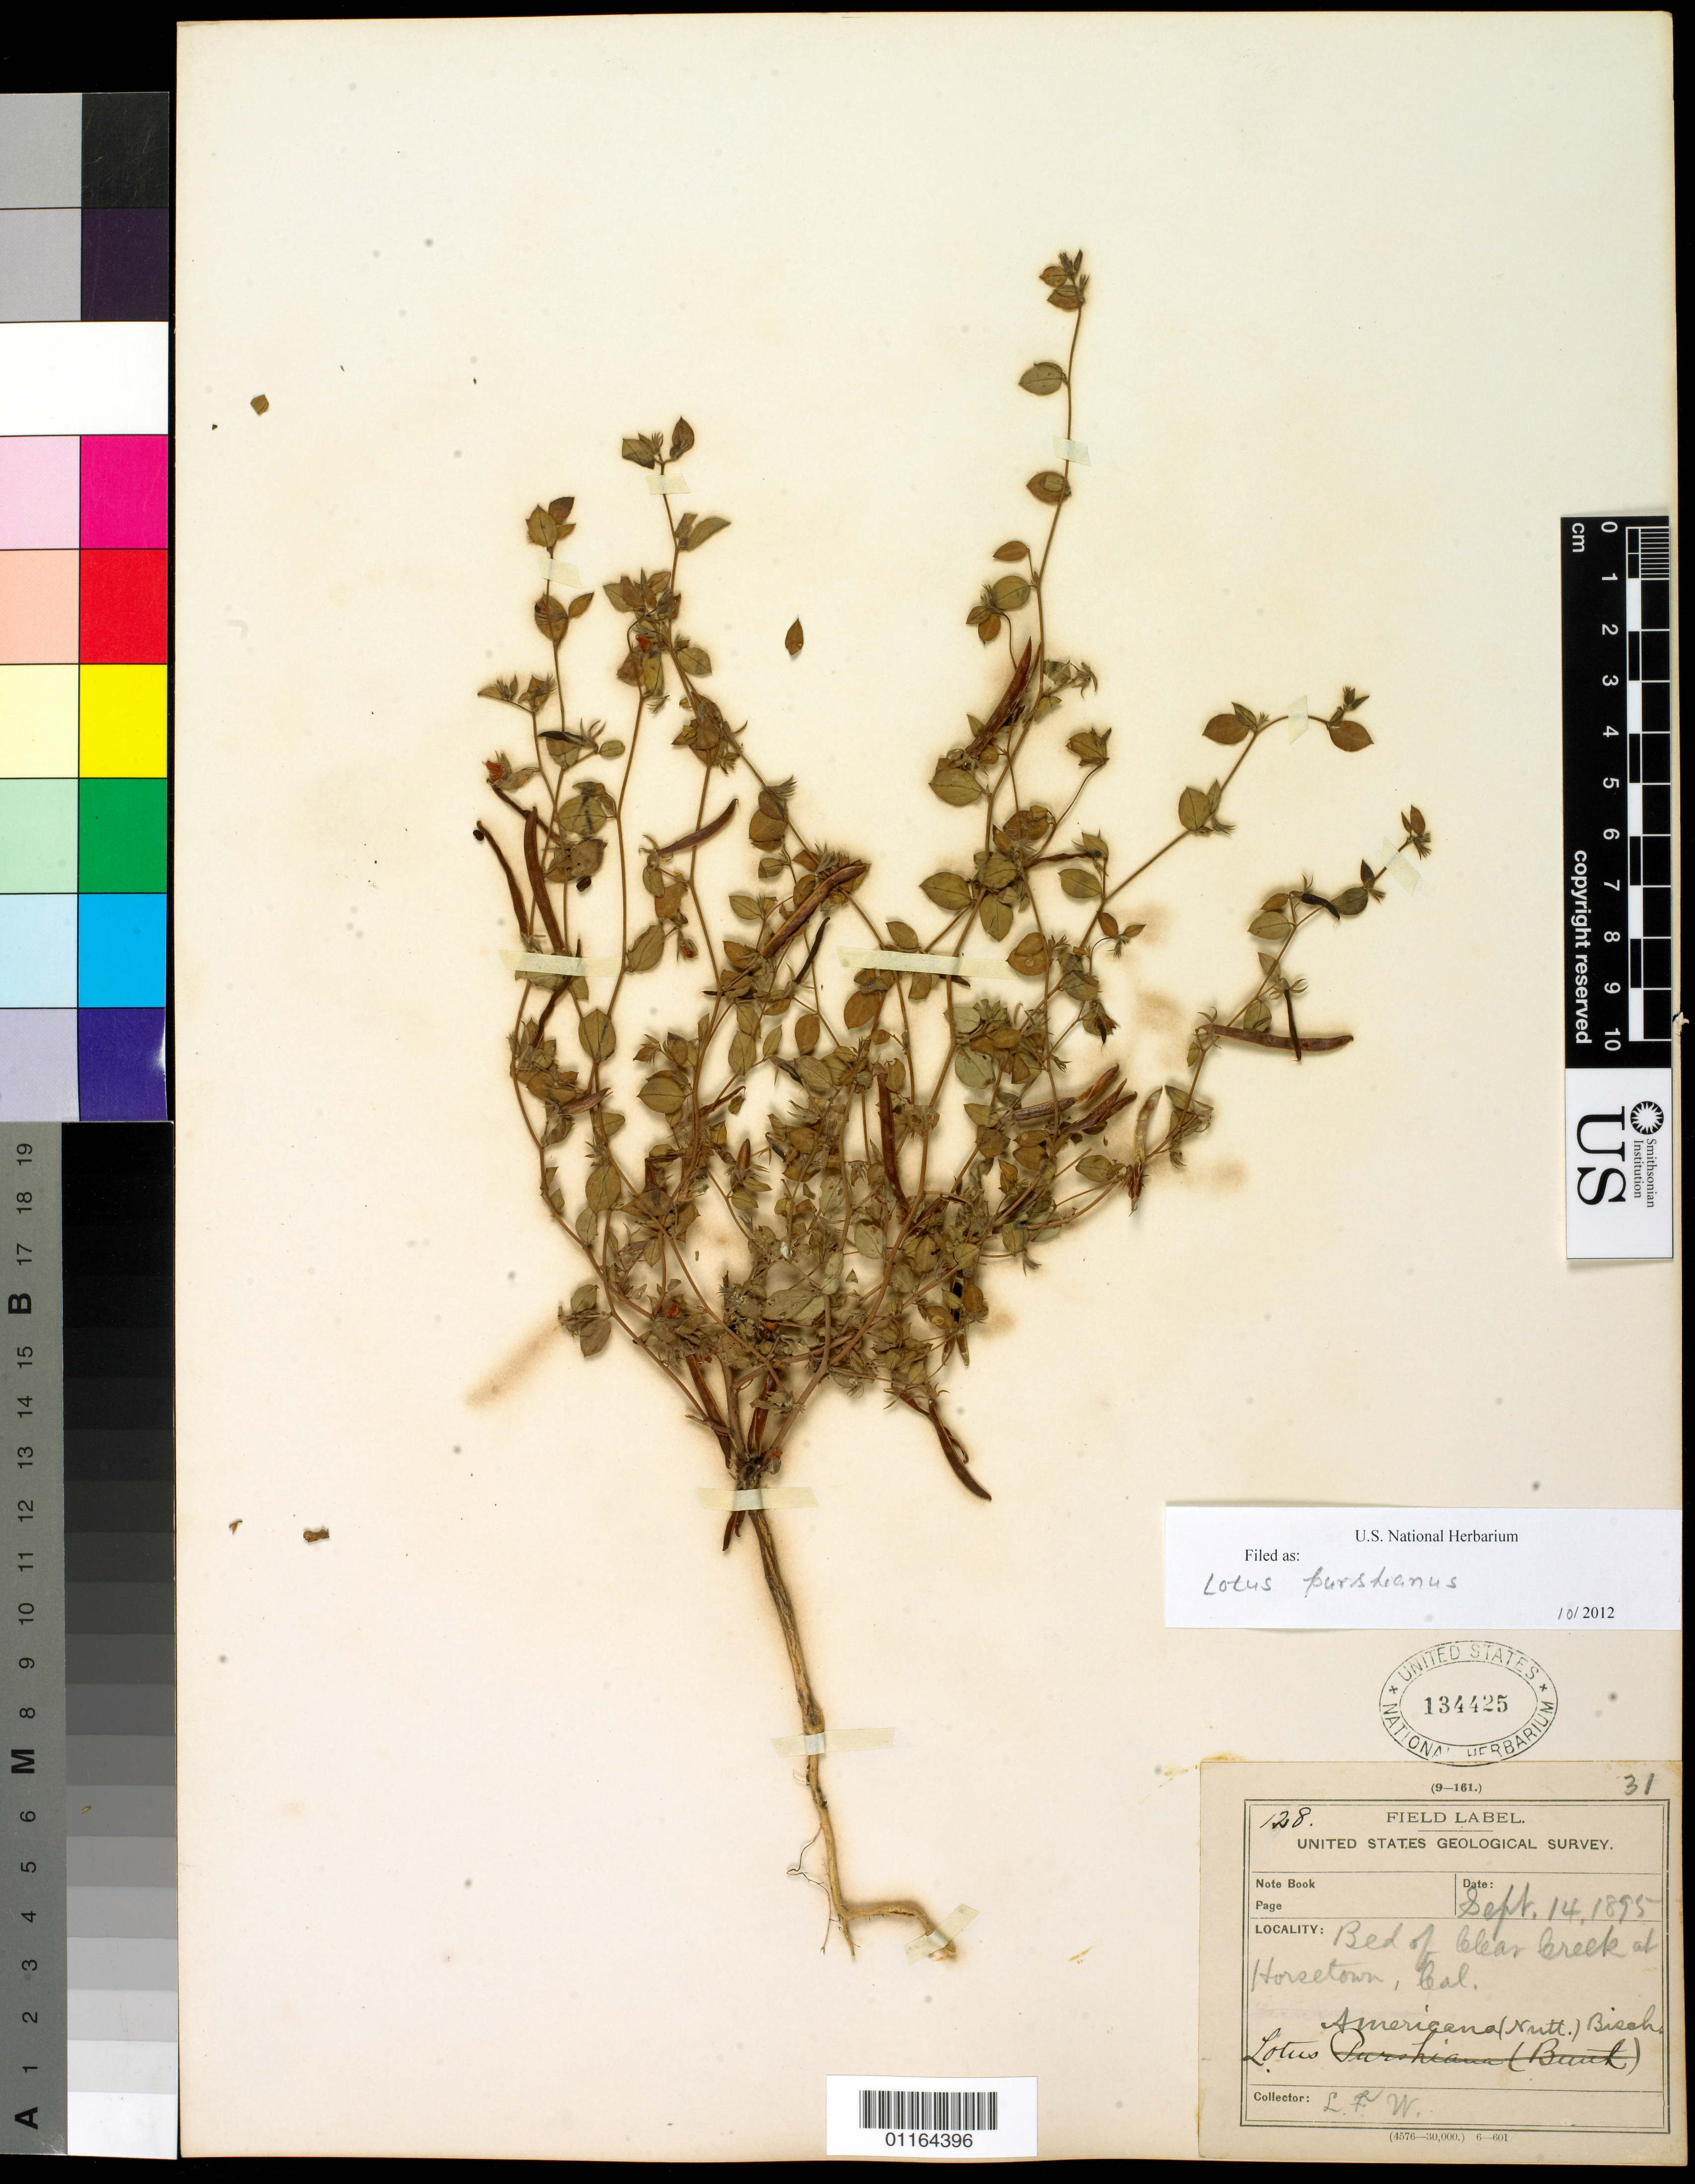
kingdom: Plantae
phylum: Tracheophyta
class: Magnoliopsida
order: Fabales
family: Fabaceae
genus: Acmispon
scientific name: Acmispon americanus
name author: (Nutt.) Rydb.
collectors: L. F. Ward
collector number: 128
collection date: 1895-09-14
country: United States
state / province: California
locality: Bed of Clear Creek at Horsetown.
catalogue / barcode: US 134425